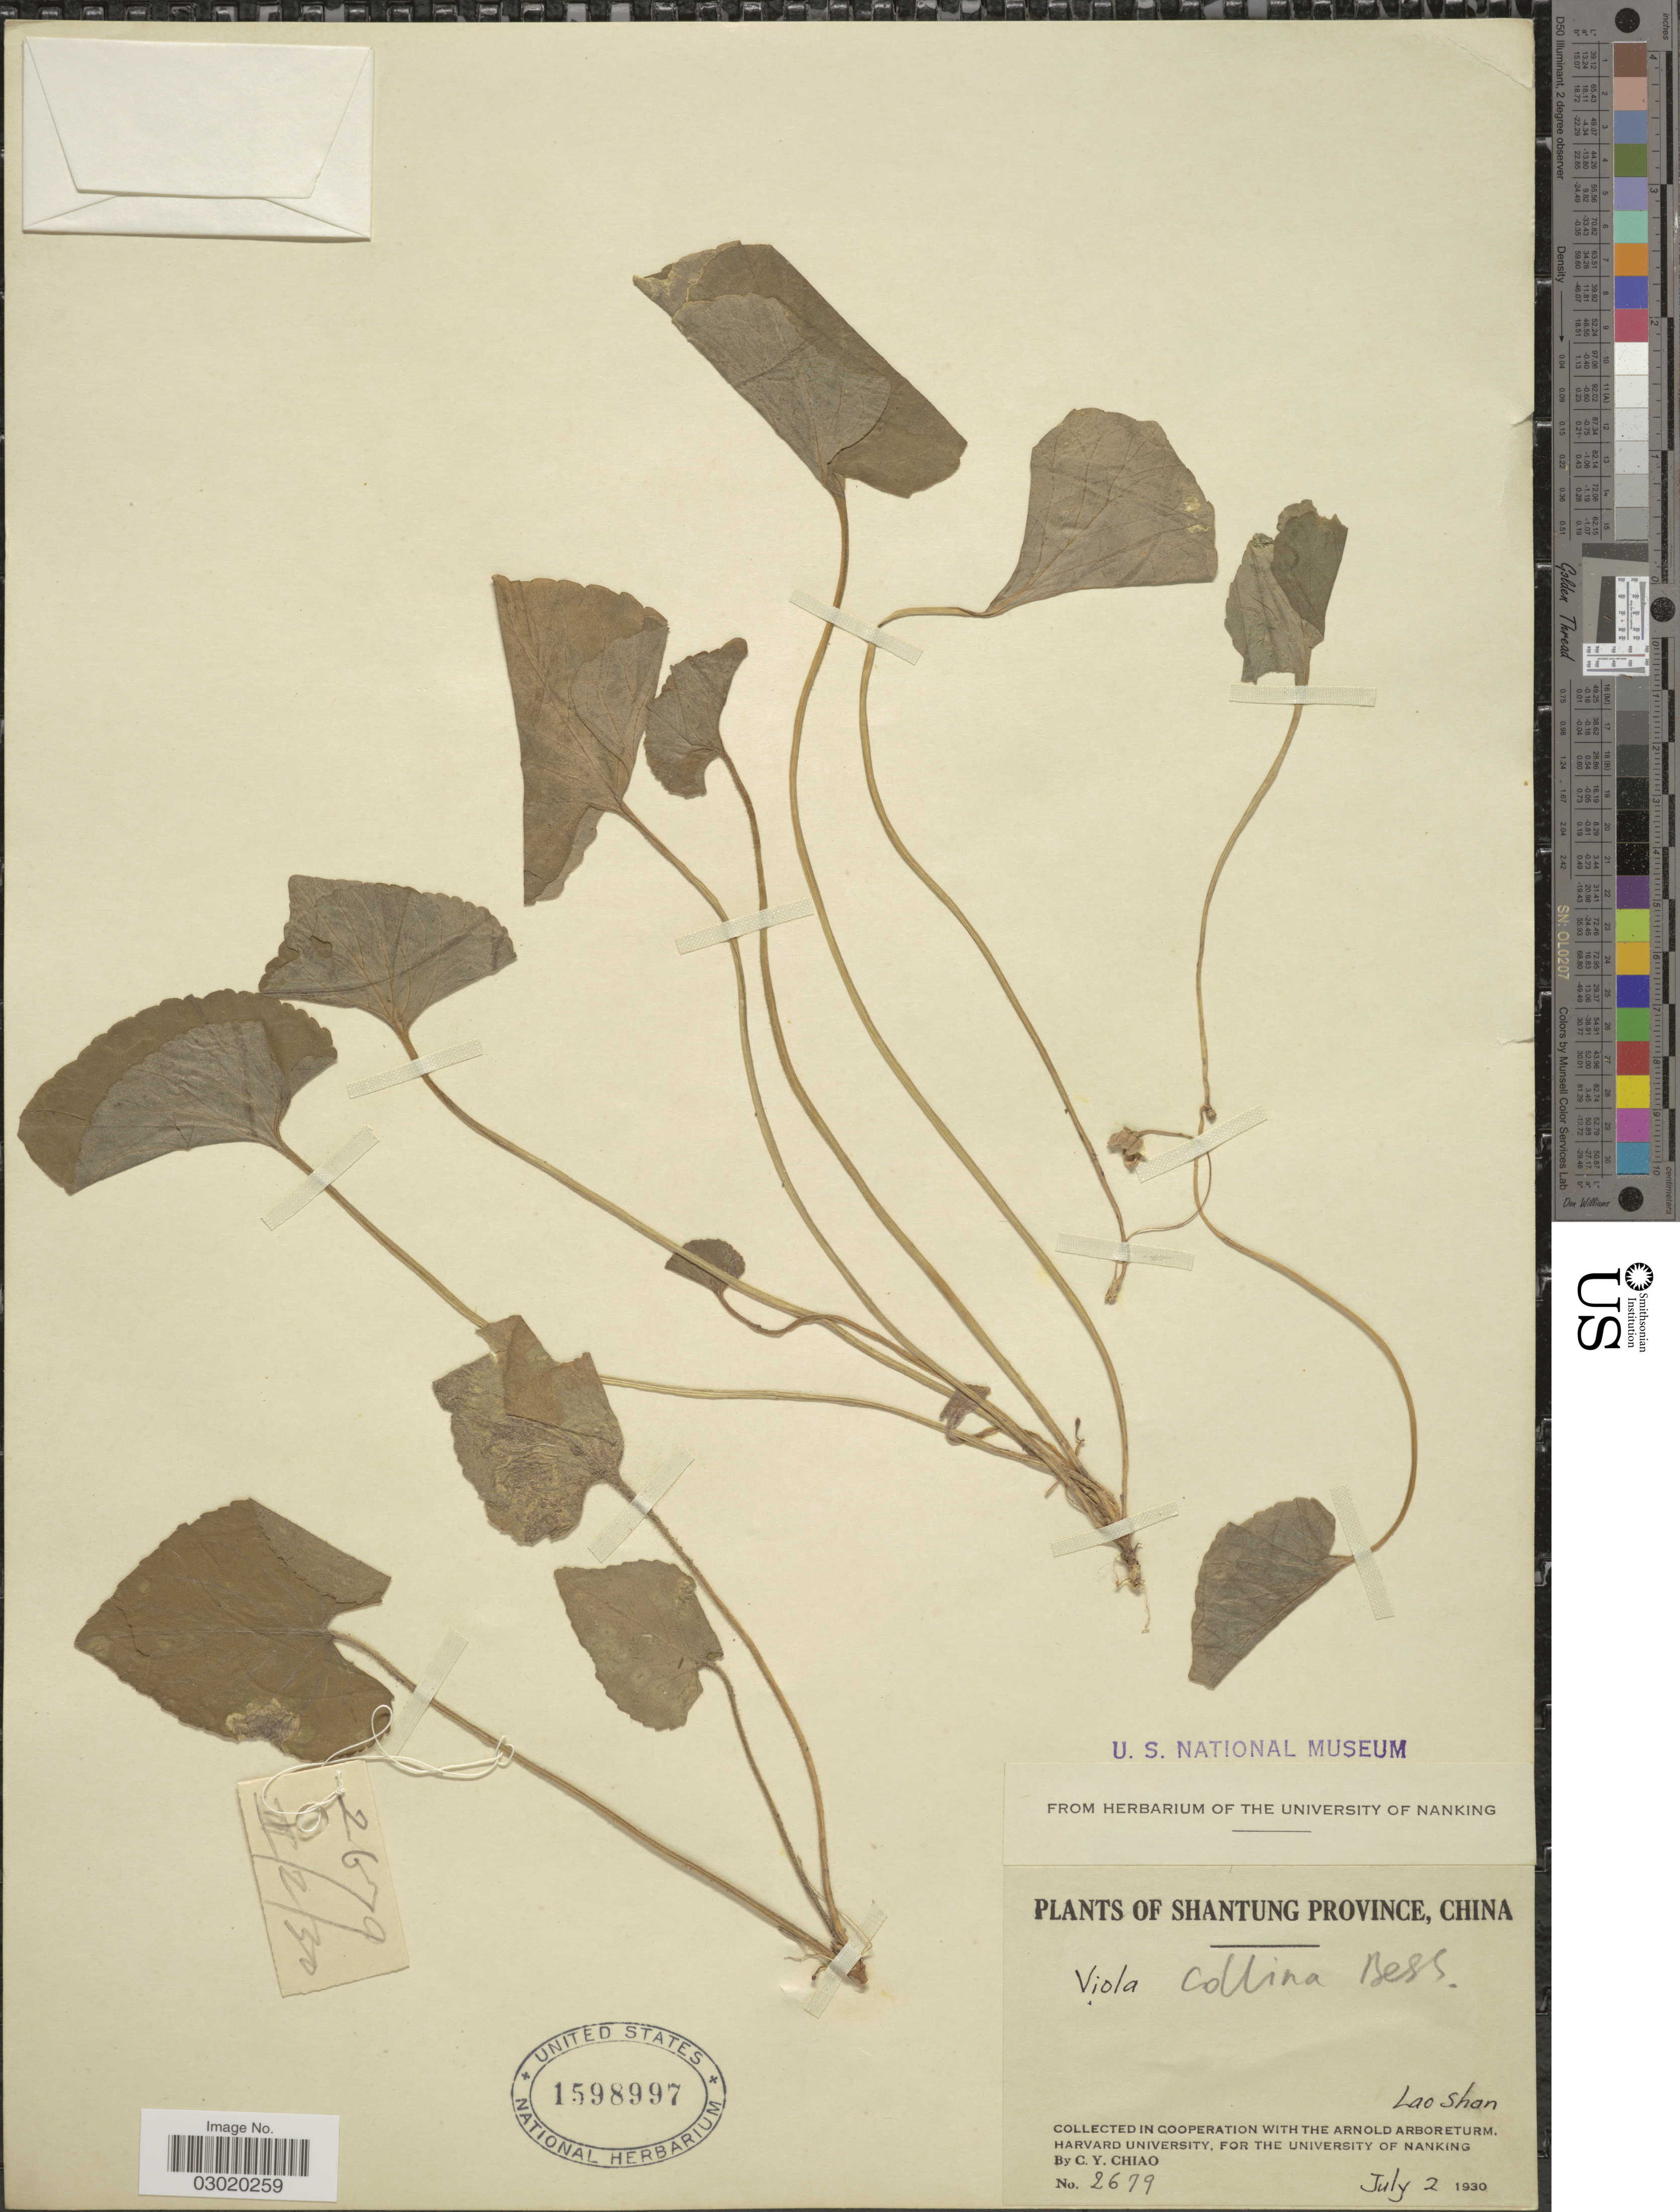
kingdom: Plantae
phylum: Tracheophyta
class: Magnoliopsida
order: Malpighiales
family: Violaceae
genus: Viola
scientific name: Viola sp.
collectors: C. Y. Chiao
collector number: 2679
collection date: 1930-07-02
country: China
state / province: Shandong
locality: Shantung Province, China, Lao Shan.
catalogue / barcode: US 1598997